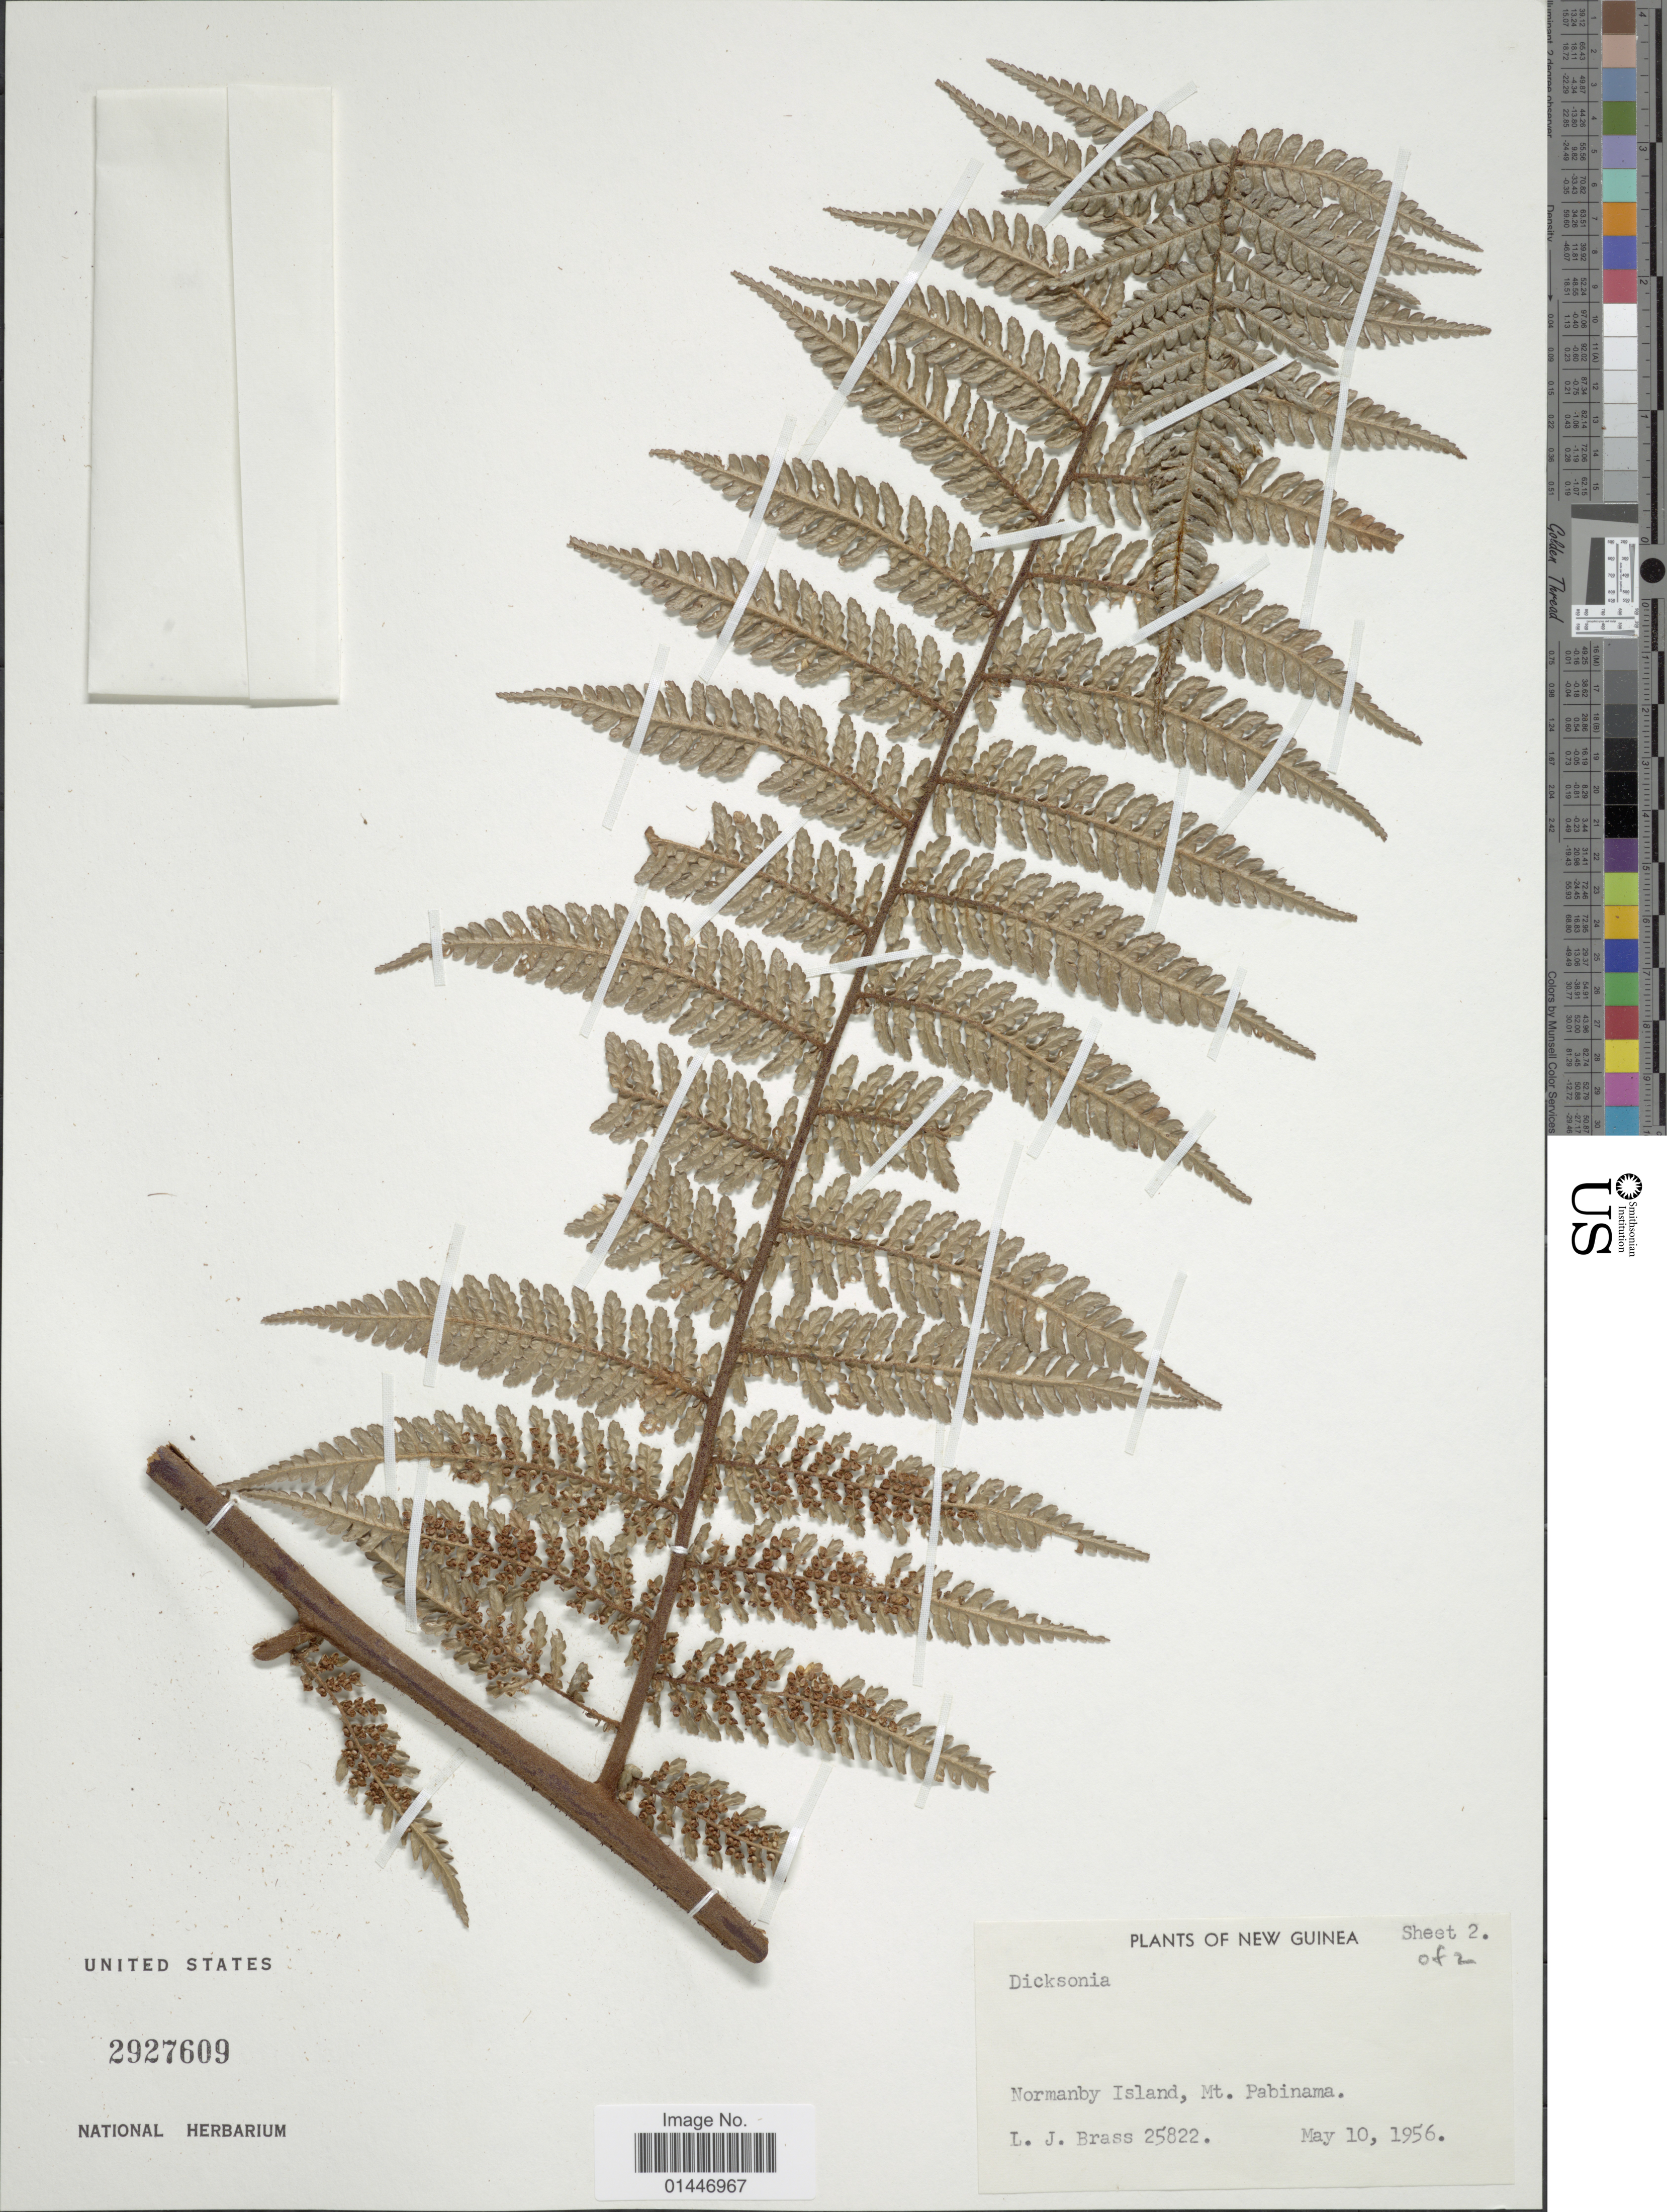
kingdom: Plantae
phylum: Tracheophyta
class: Polypodiopsida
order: Cyatheales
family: Dicksoniaceae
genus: Dicksonia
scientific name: Dicksonia sp.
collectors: L. J. Brass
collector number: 25822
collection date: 1956-05-10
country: Papua New Guinea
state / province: Milne Bay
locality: Normanby Island, Mt. Pabinama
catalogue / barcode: US 2927609